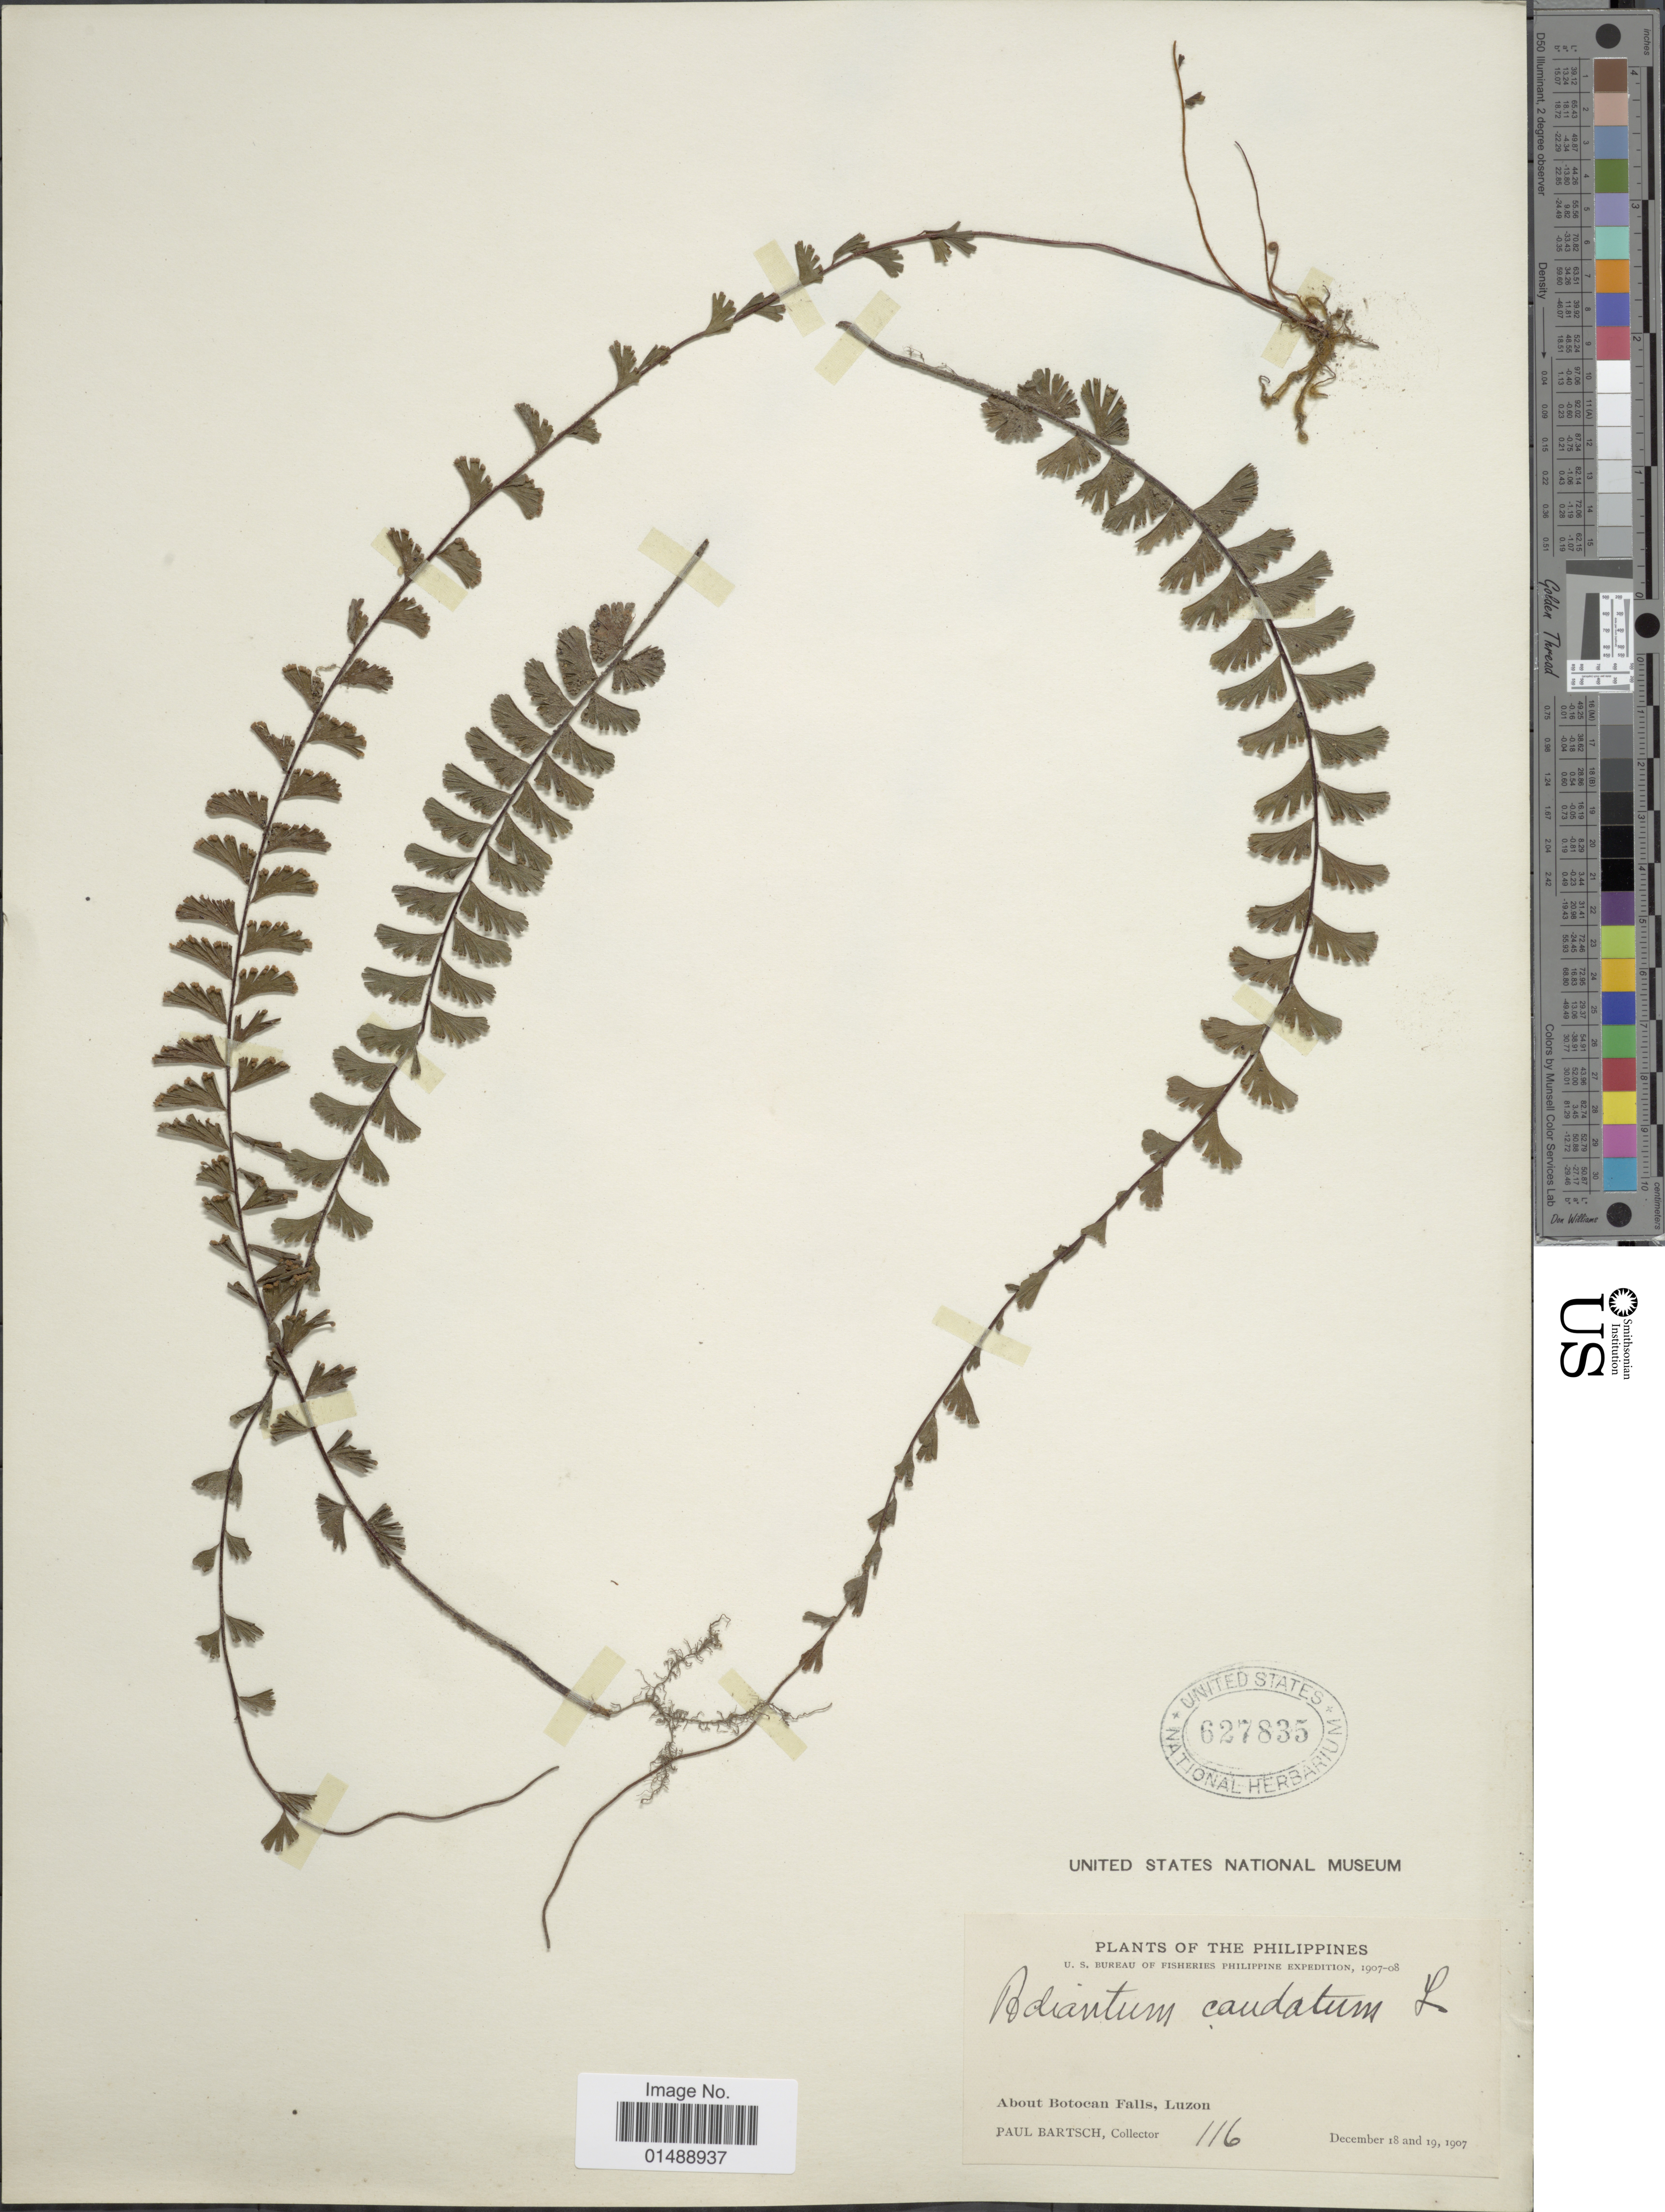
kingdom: Plantae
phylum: Tracheophyta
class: Polypodiopsida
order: Polypodiales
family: Pteridaceae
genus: Adiantum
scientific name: Adiantum caudatum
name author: L.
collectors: P. Bartsch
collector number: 116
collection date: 1907-12-18/1907-12-19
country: Philippines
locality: Botocan Falls, Luzon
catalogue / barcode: US 627835